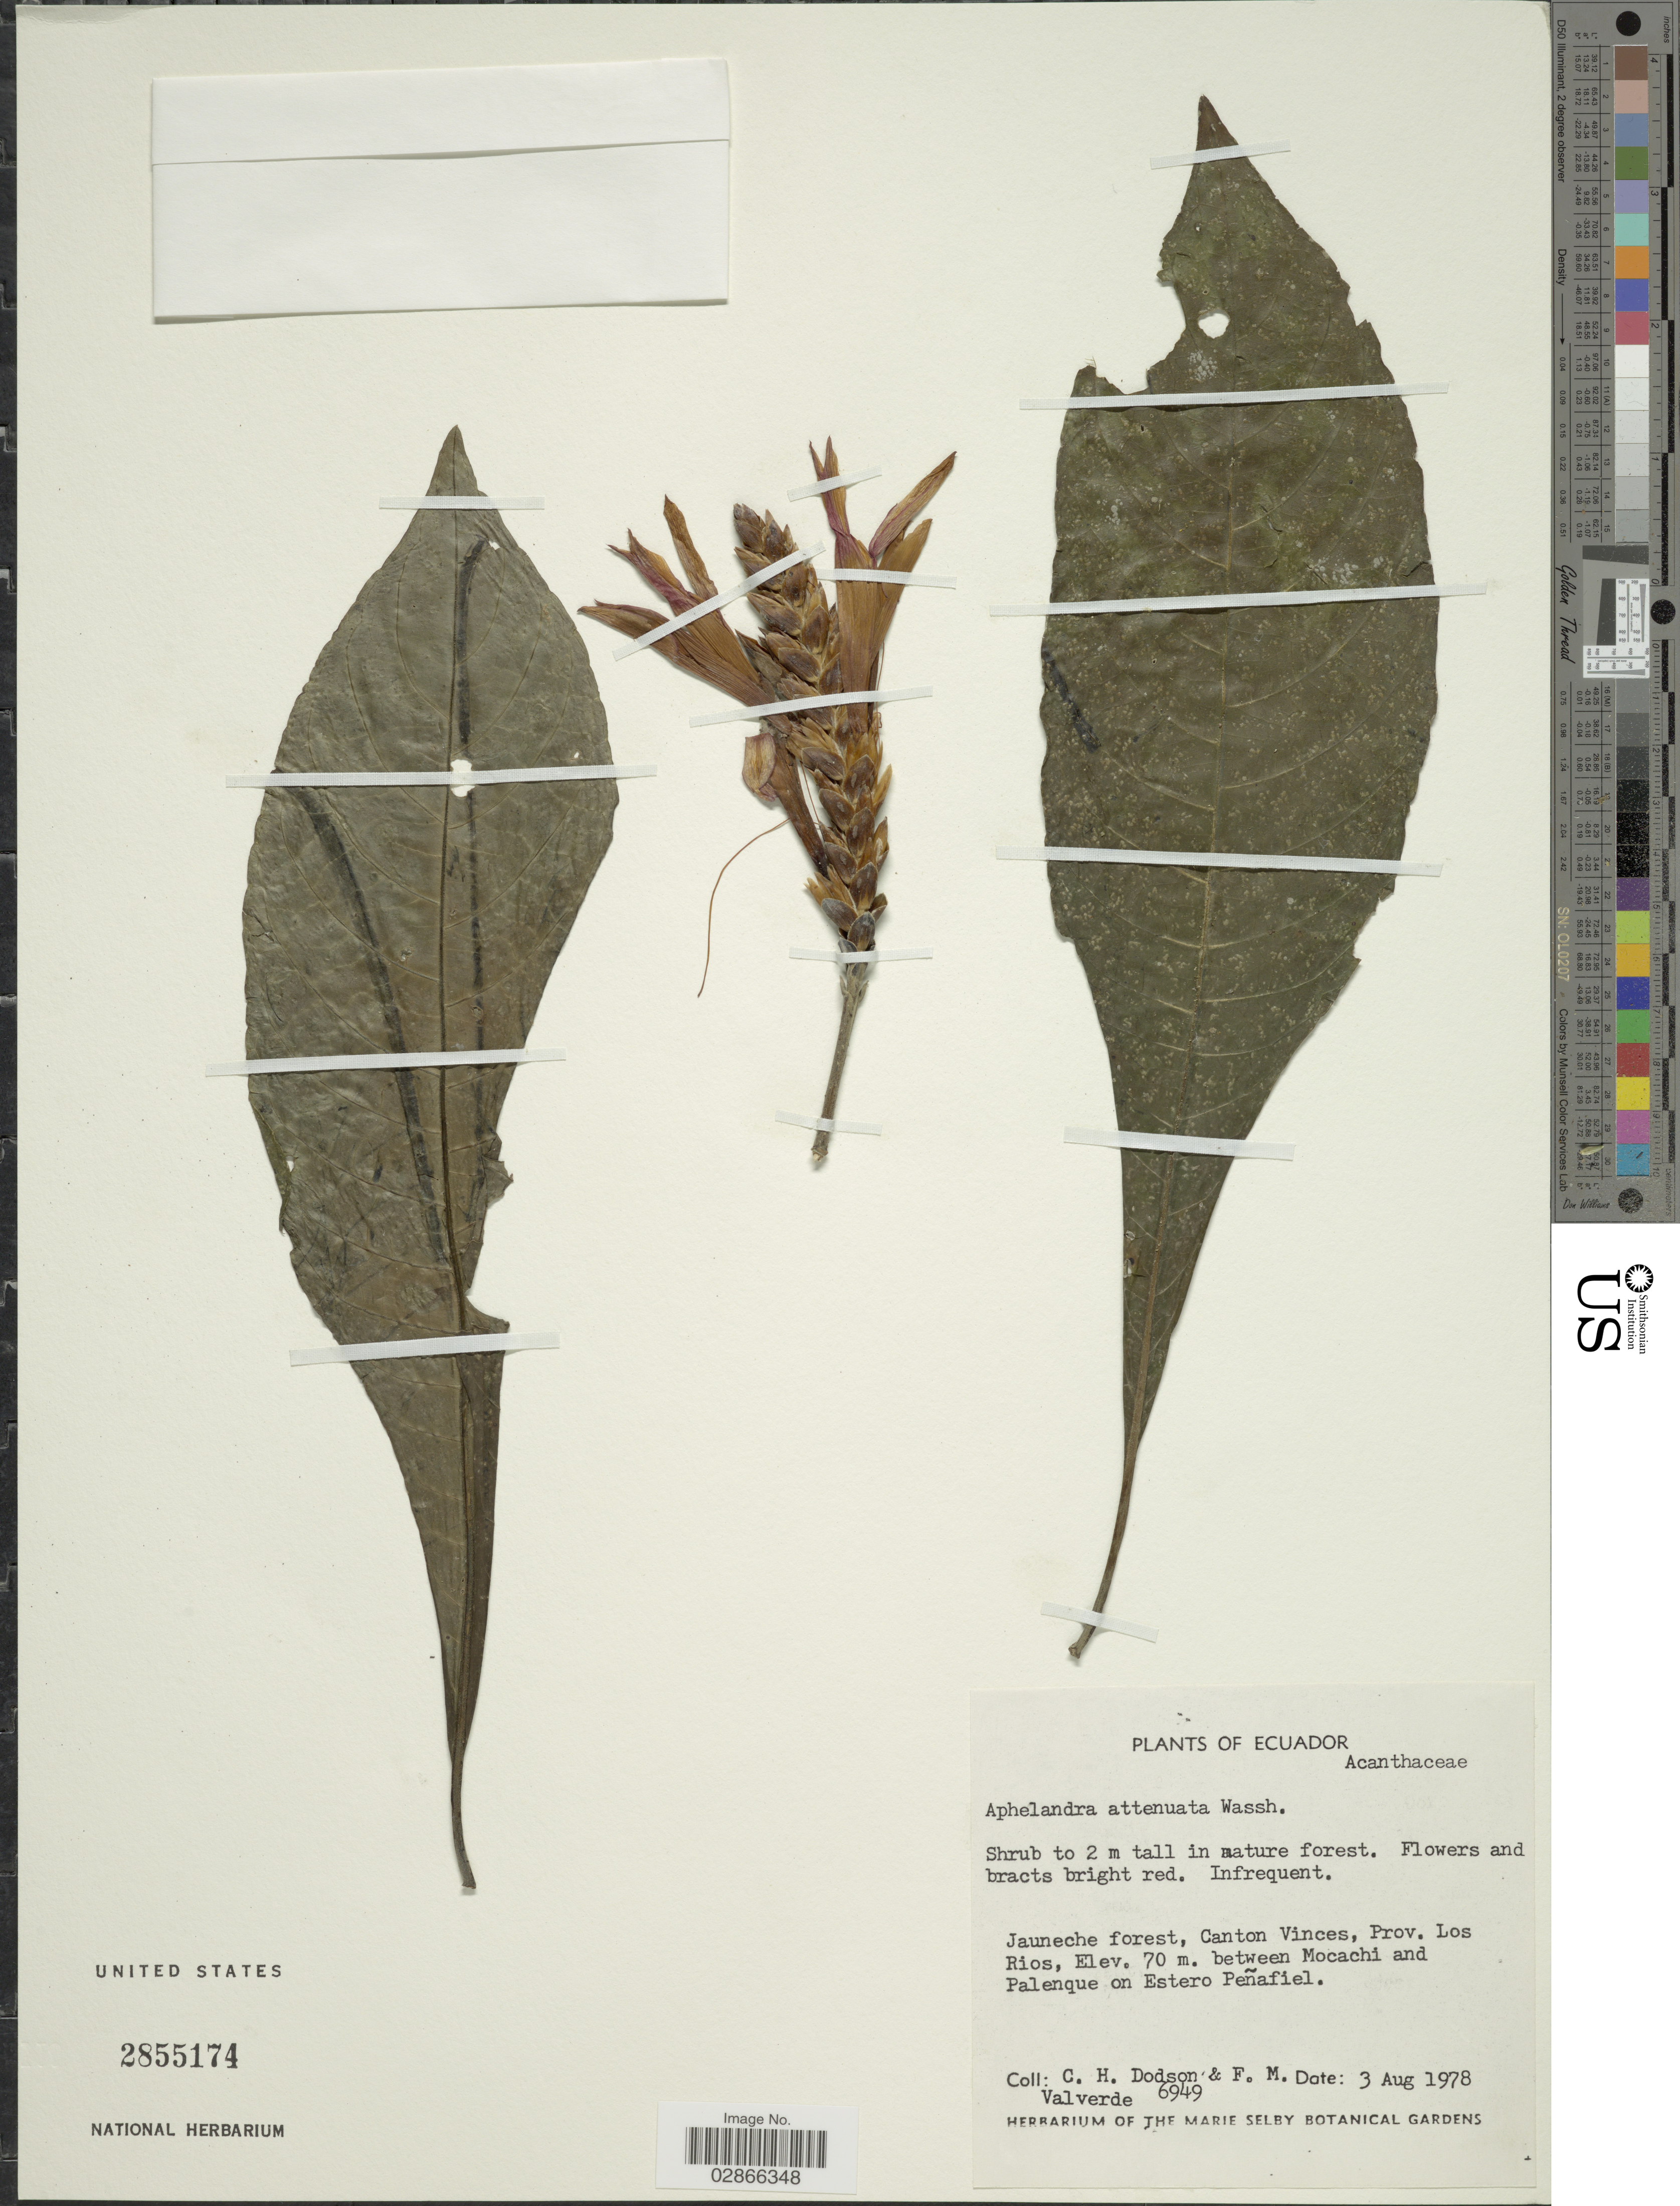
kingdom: Plantae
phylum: Tracheophyta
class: Magnoliopsida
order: Lamiales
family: Acanthaceae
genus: Aphelandra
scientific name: Aphelandra attenuata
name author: Wassh.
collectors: C. H. Dodson & F. M. Valverde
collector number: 6949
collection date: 1978-08-03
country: Ecuador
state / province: Los Ríos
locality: Jauneche forest, Canton Vinces. Between Mocachi and Palenque on Estero Peñafiel.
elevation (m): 70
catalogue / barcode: US 2855174